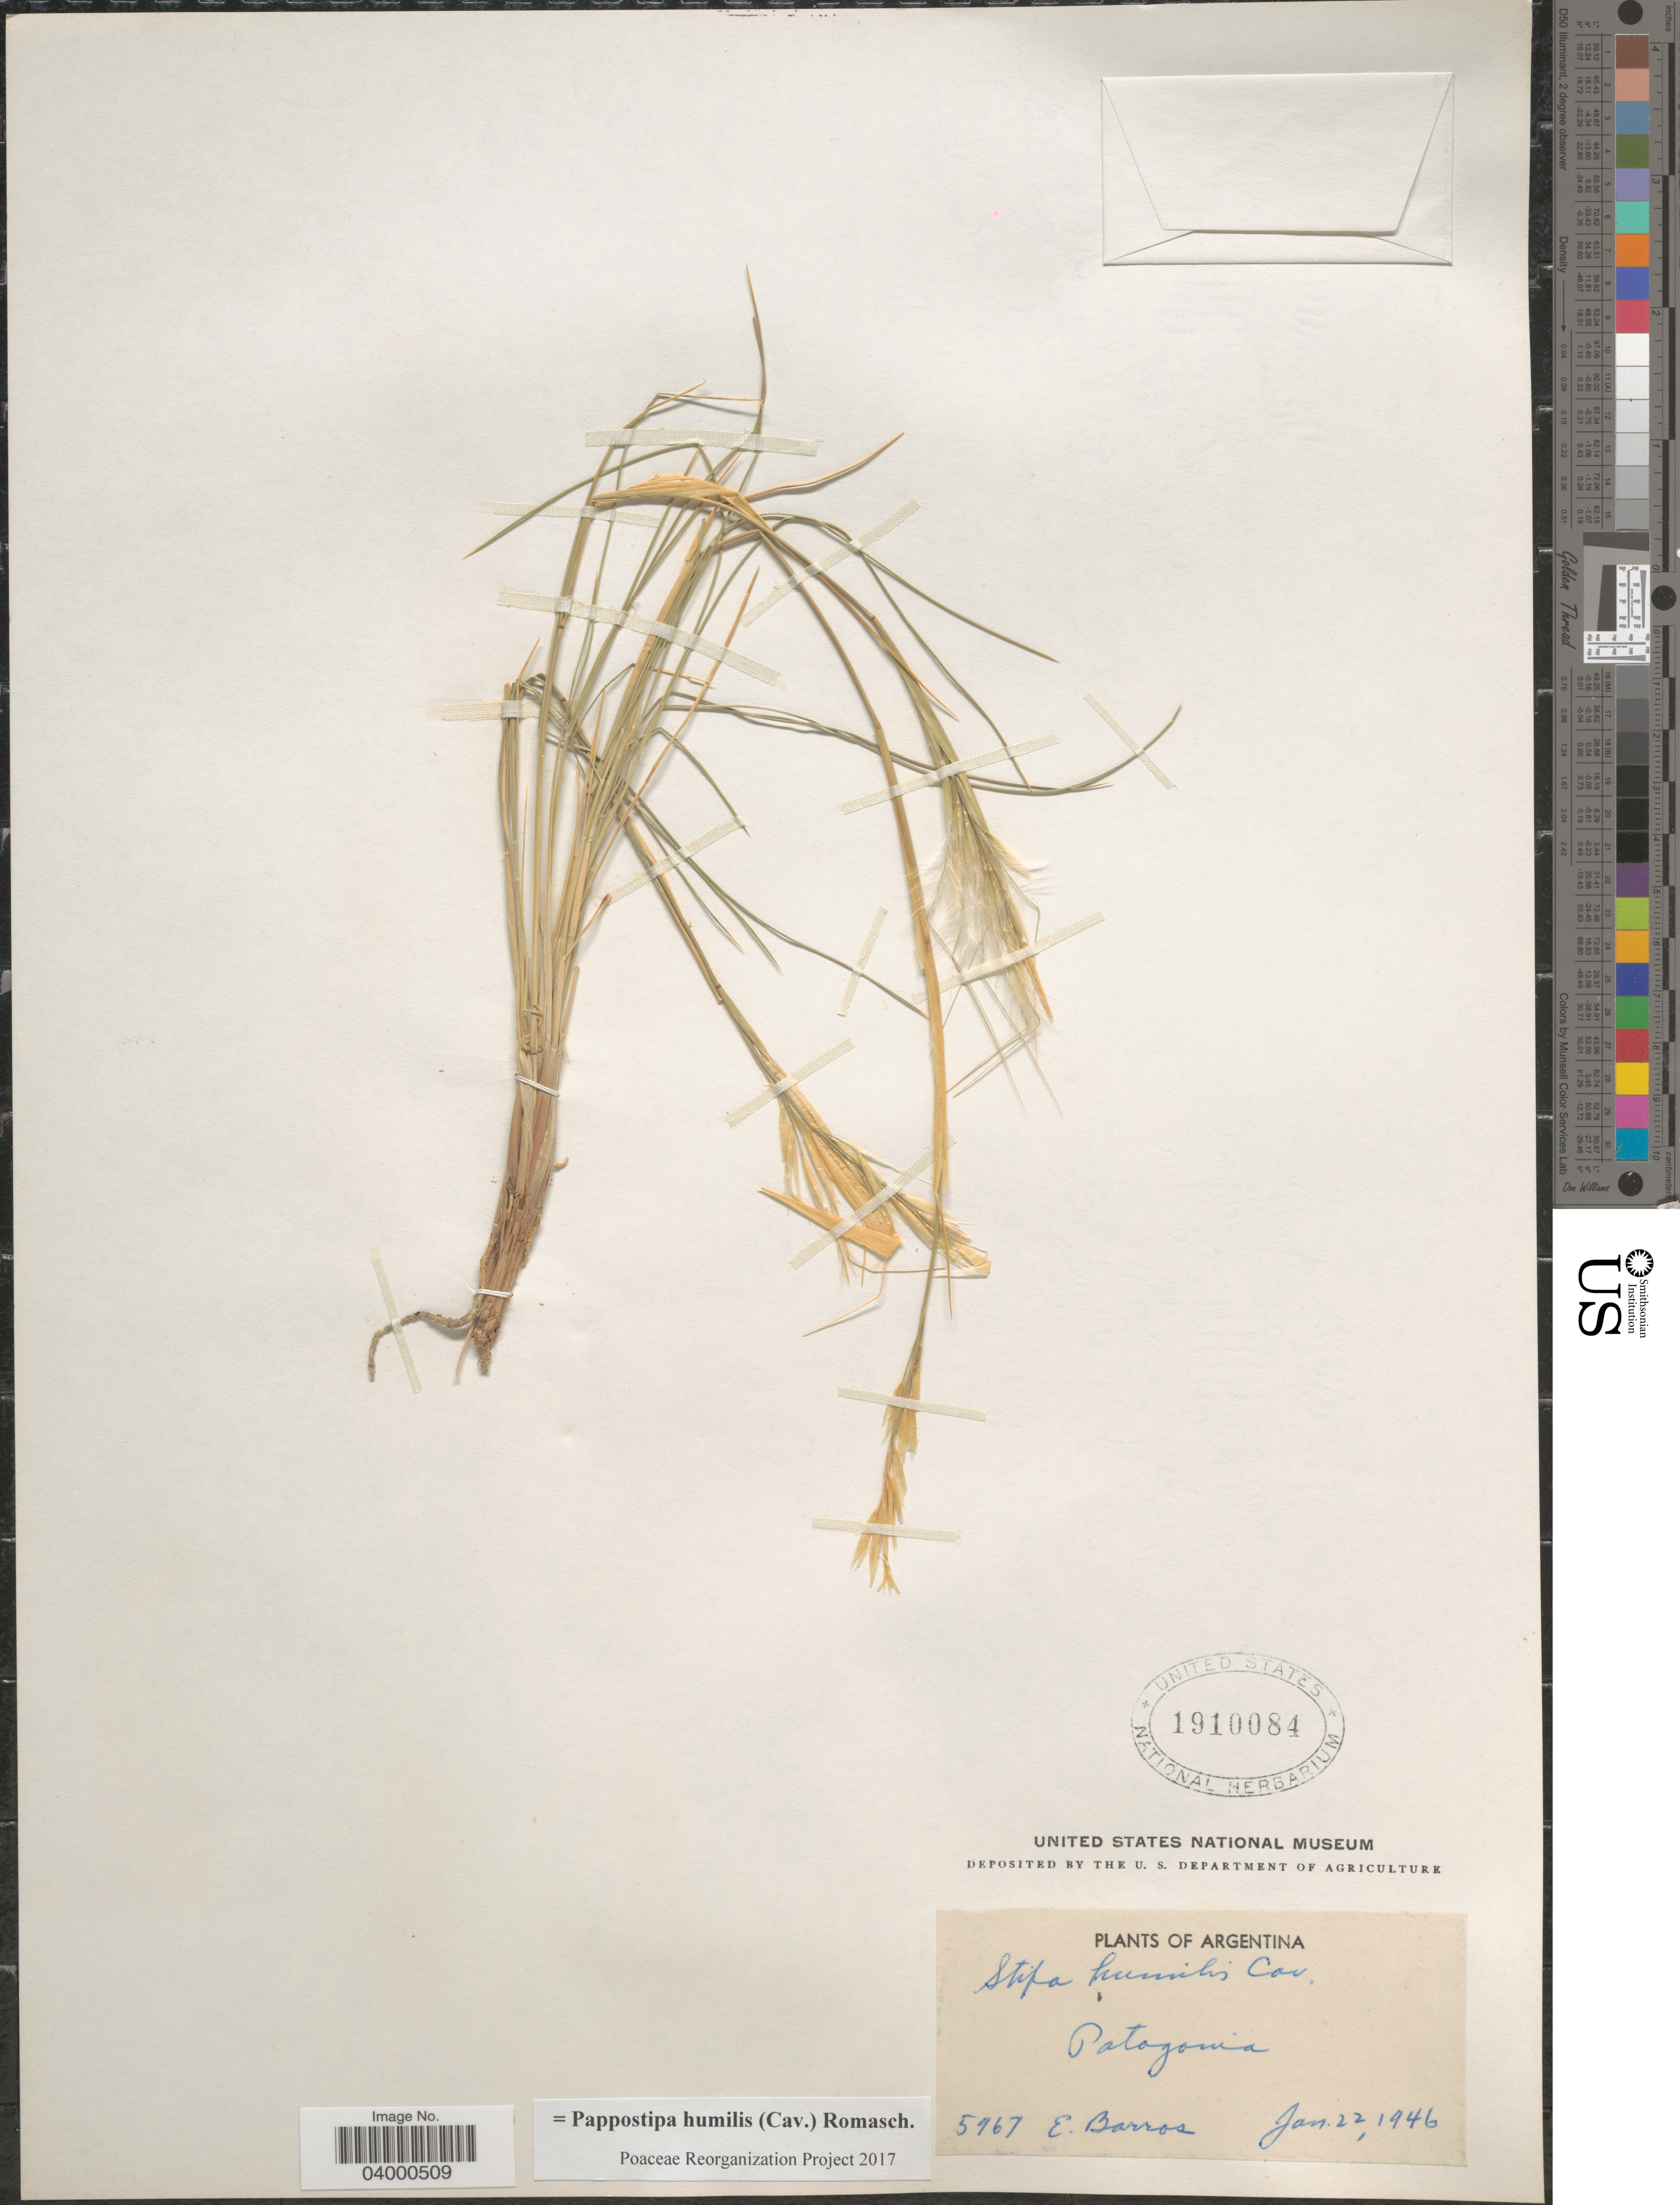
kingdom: Plantae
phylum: Tracheophyta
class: Liliopsida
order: Poales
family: Poaceae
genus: Pappostipa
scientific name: Pappostipa humilis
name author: (Cav.) Romasch.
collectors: E. Barros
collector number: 5967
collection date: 1946-01-22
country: Argentina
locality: Patagonia.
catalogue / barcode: US 1910084